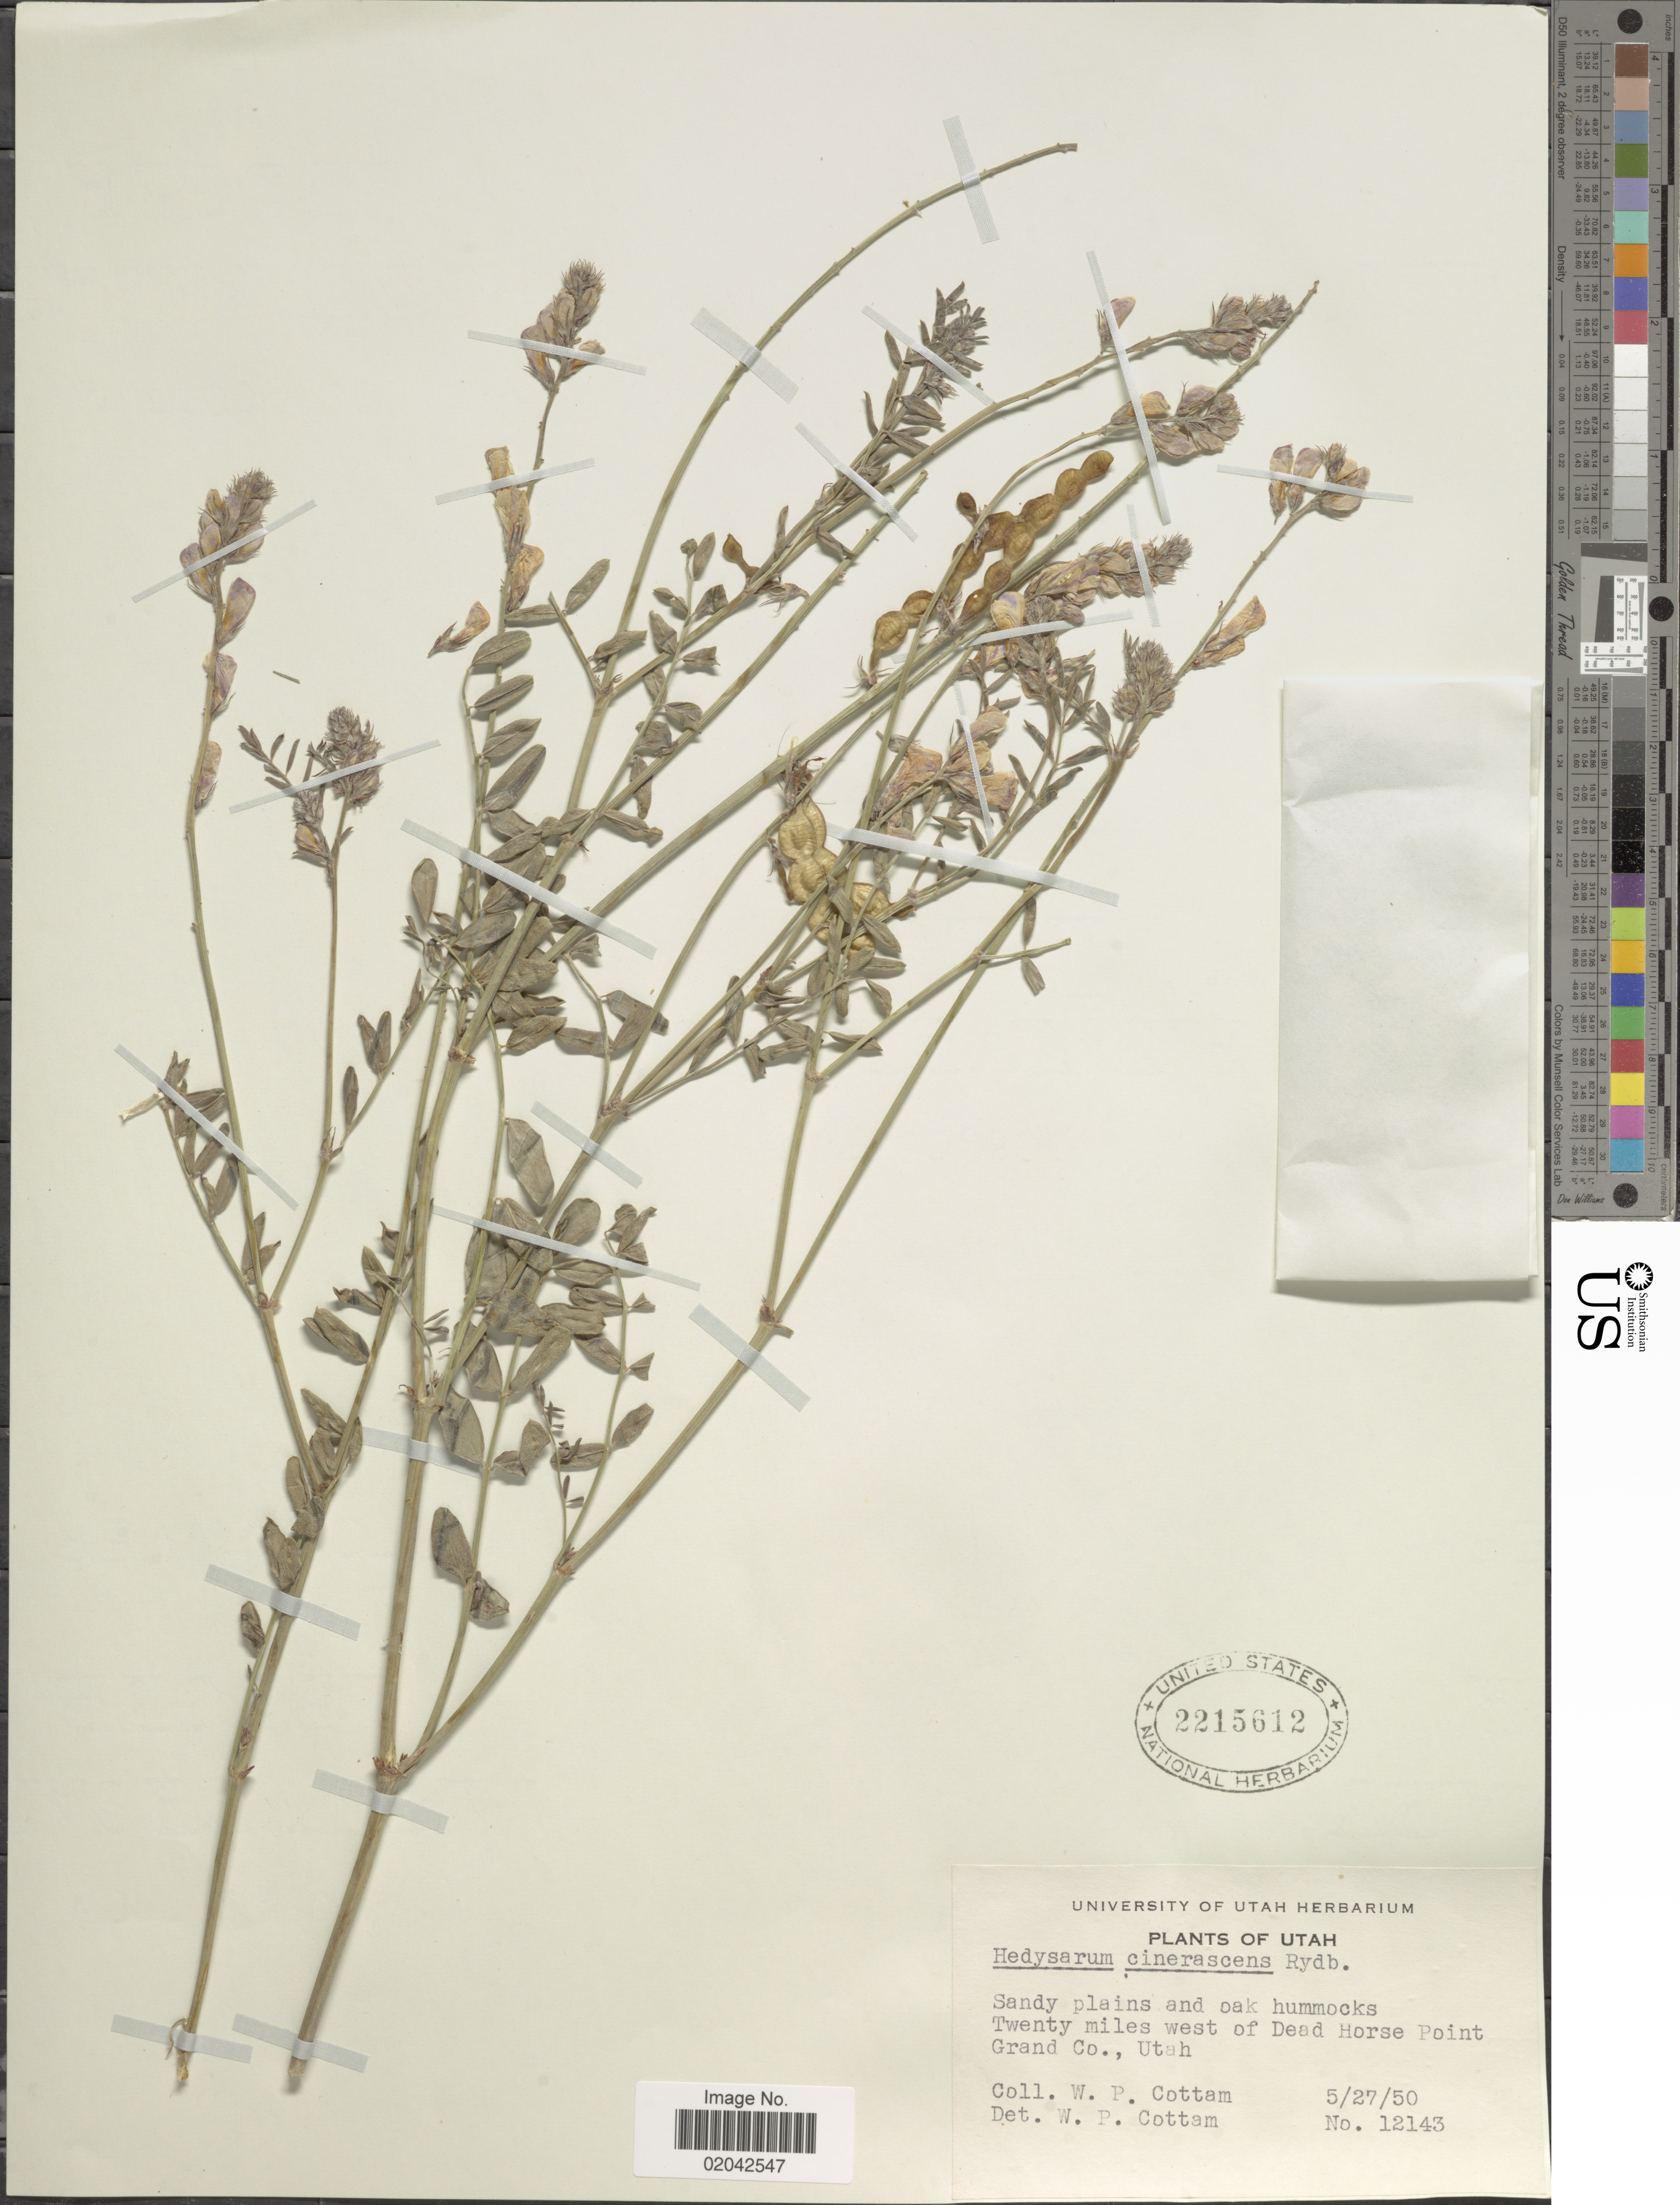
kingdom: Plantae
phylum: Tracheophyta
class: Magnoliopsida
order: Fabales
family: Fabaceae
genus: Hedysarum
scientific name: Hedysarum cinerascens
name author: Rydb.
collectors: W. Cottam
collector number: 12143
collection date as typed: Transcribed d/m/y: 27/5/50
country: United States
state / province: Utah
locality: Twenty miles west of Dead Horse Point, Grand Co.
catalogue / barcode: US 2215612